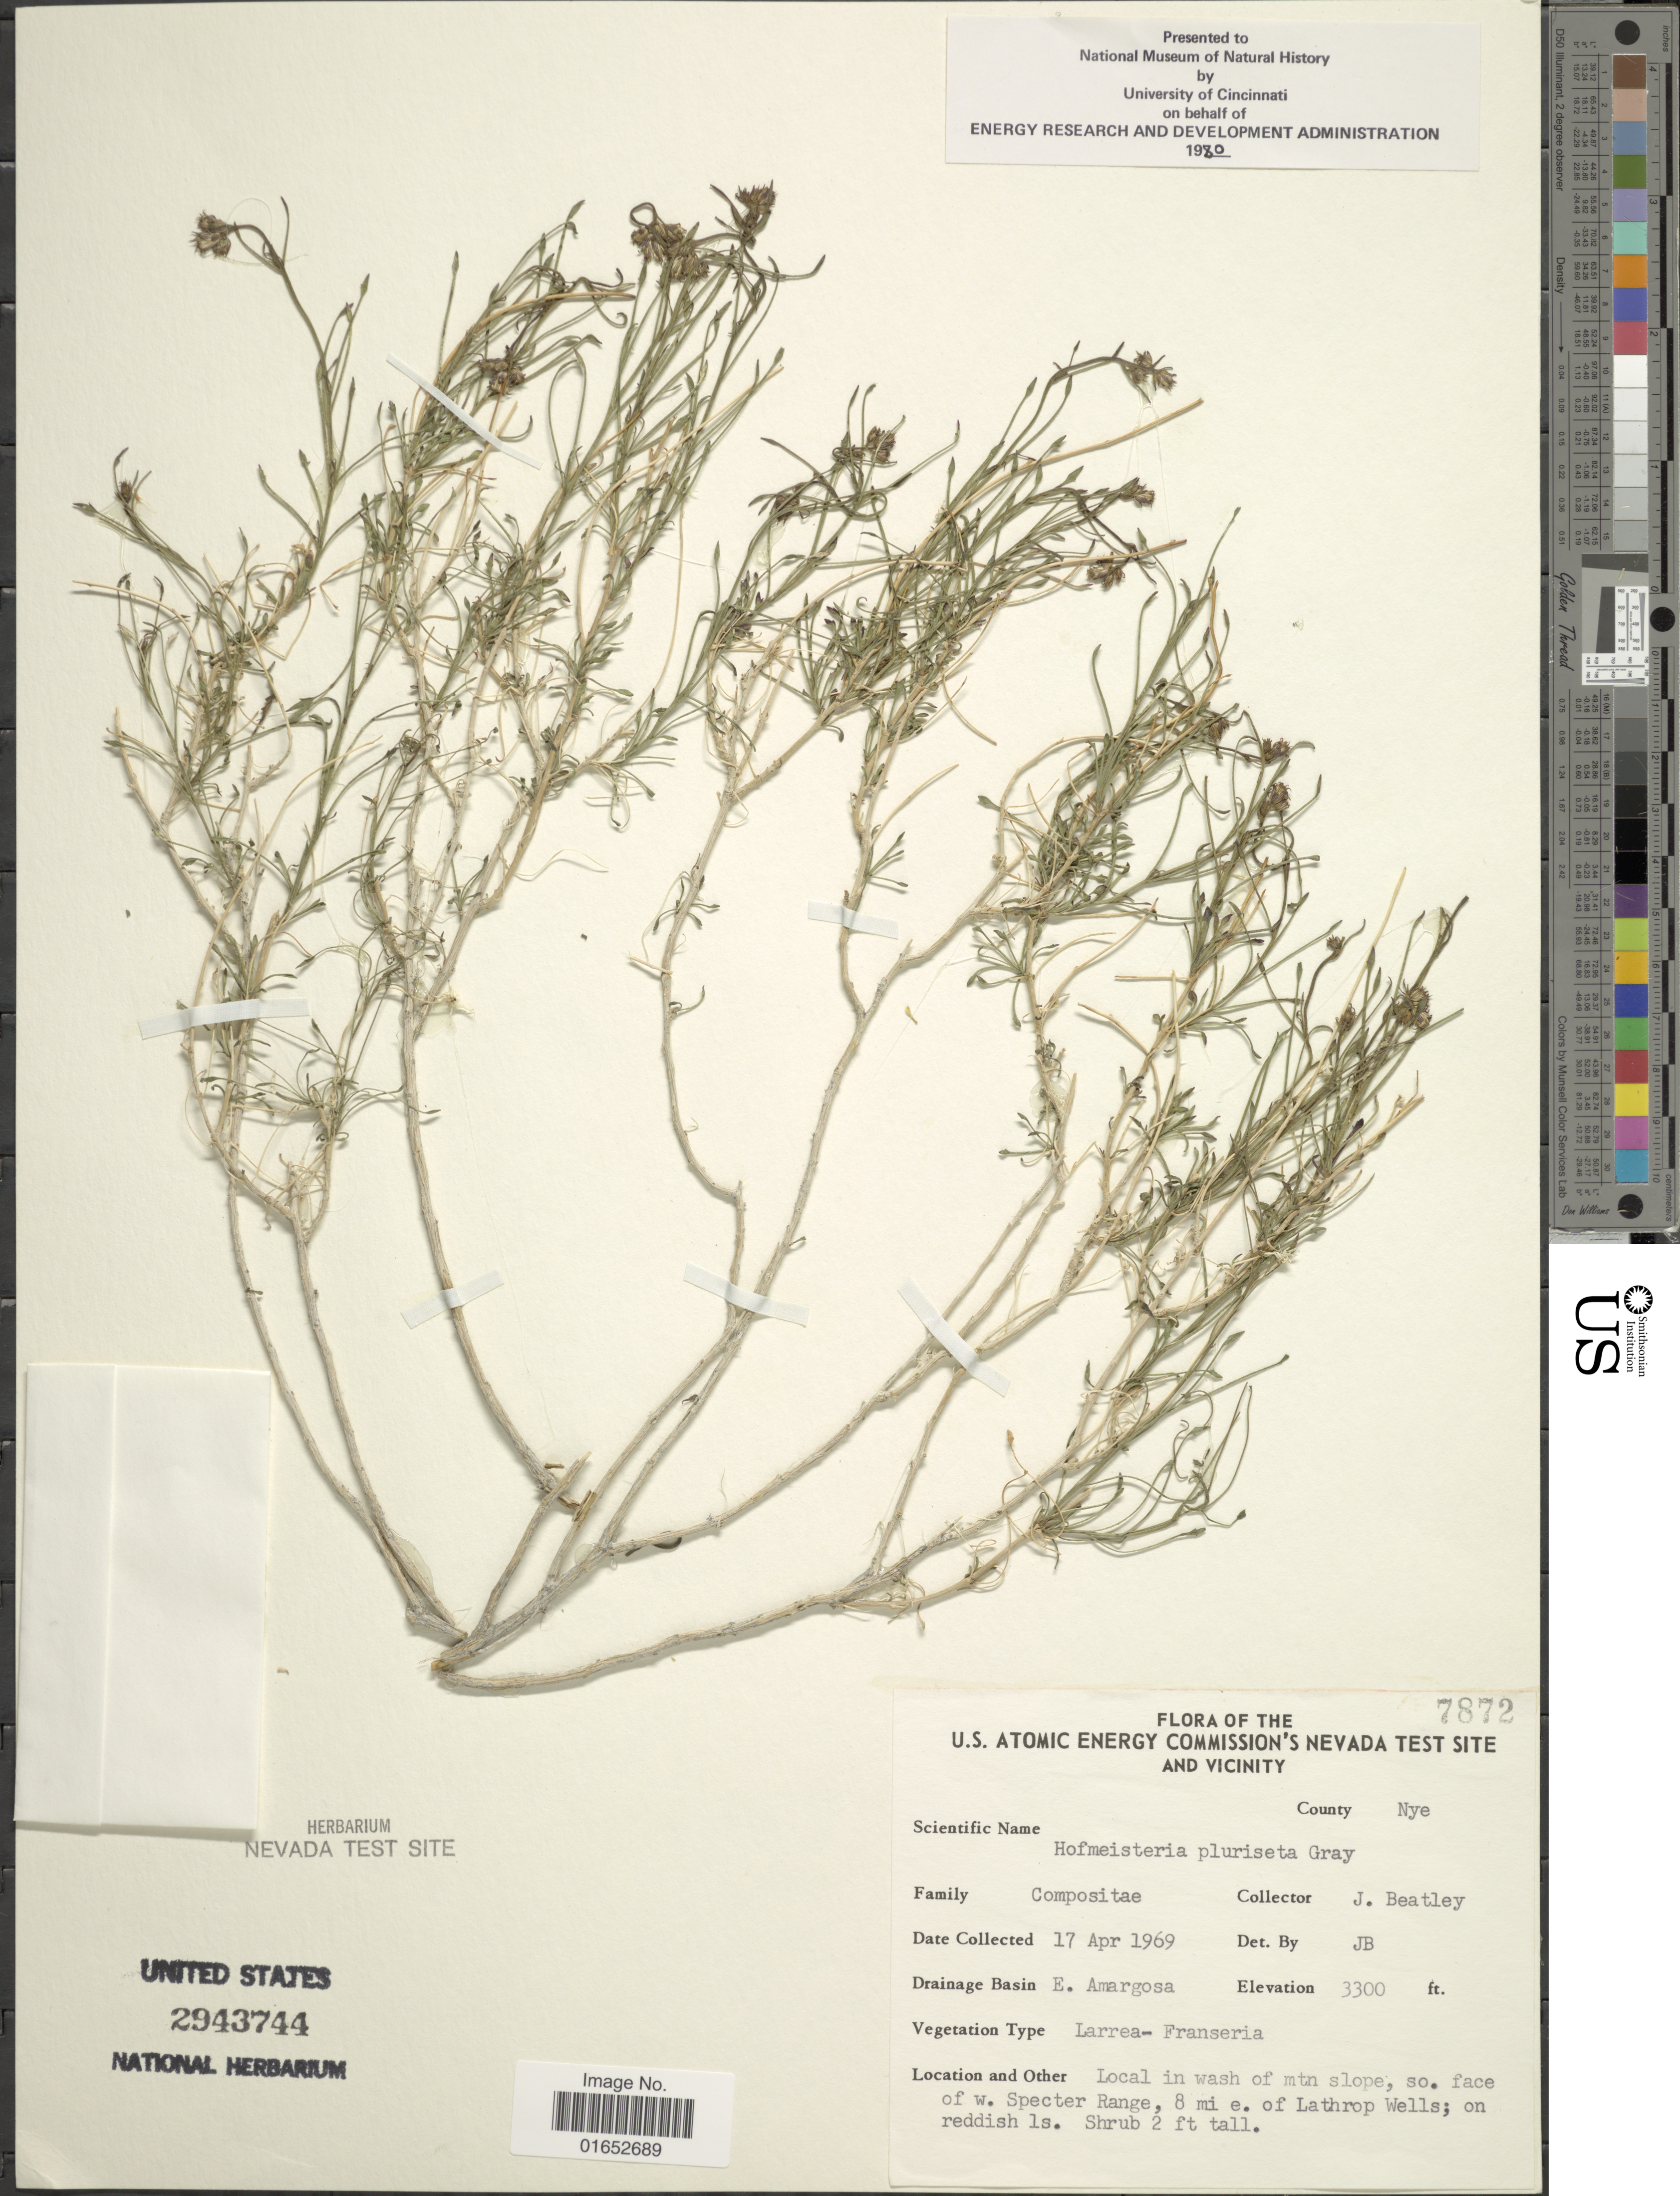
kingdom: Plantae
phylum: Tracheophyta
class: Magnoliopsida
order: Asterales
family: Asteraceae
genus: Pleurocoronis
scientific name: Pleurocoronis pluriseta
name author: (A. Gray) R.M. King & H. Rob.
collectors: J. C. Beatley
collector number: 7872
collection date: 1969-04-17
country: United States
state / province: Nevada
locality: The U.S. Atomic Energy Commission's Nevada Test Site and Vicinity, County: Nye, Drainage Basin E. Amargosa, Local in wash of mtn slope, so. face of w. Specter Range, 8 mi e. of Lathrop Well; on reddish Is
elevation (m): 1006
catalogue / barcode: US 2943744